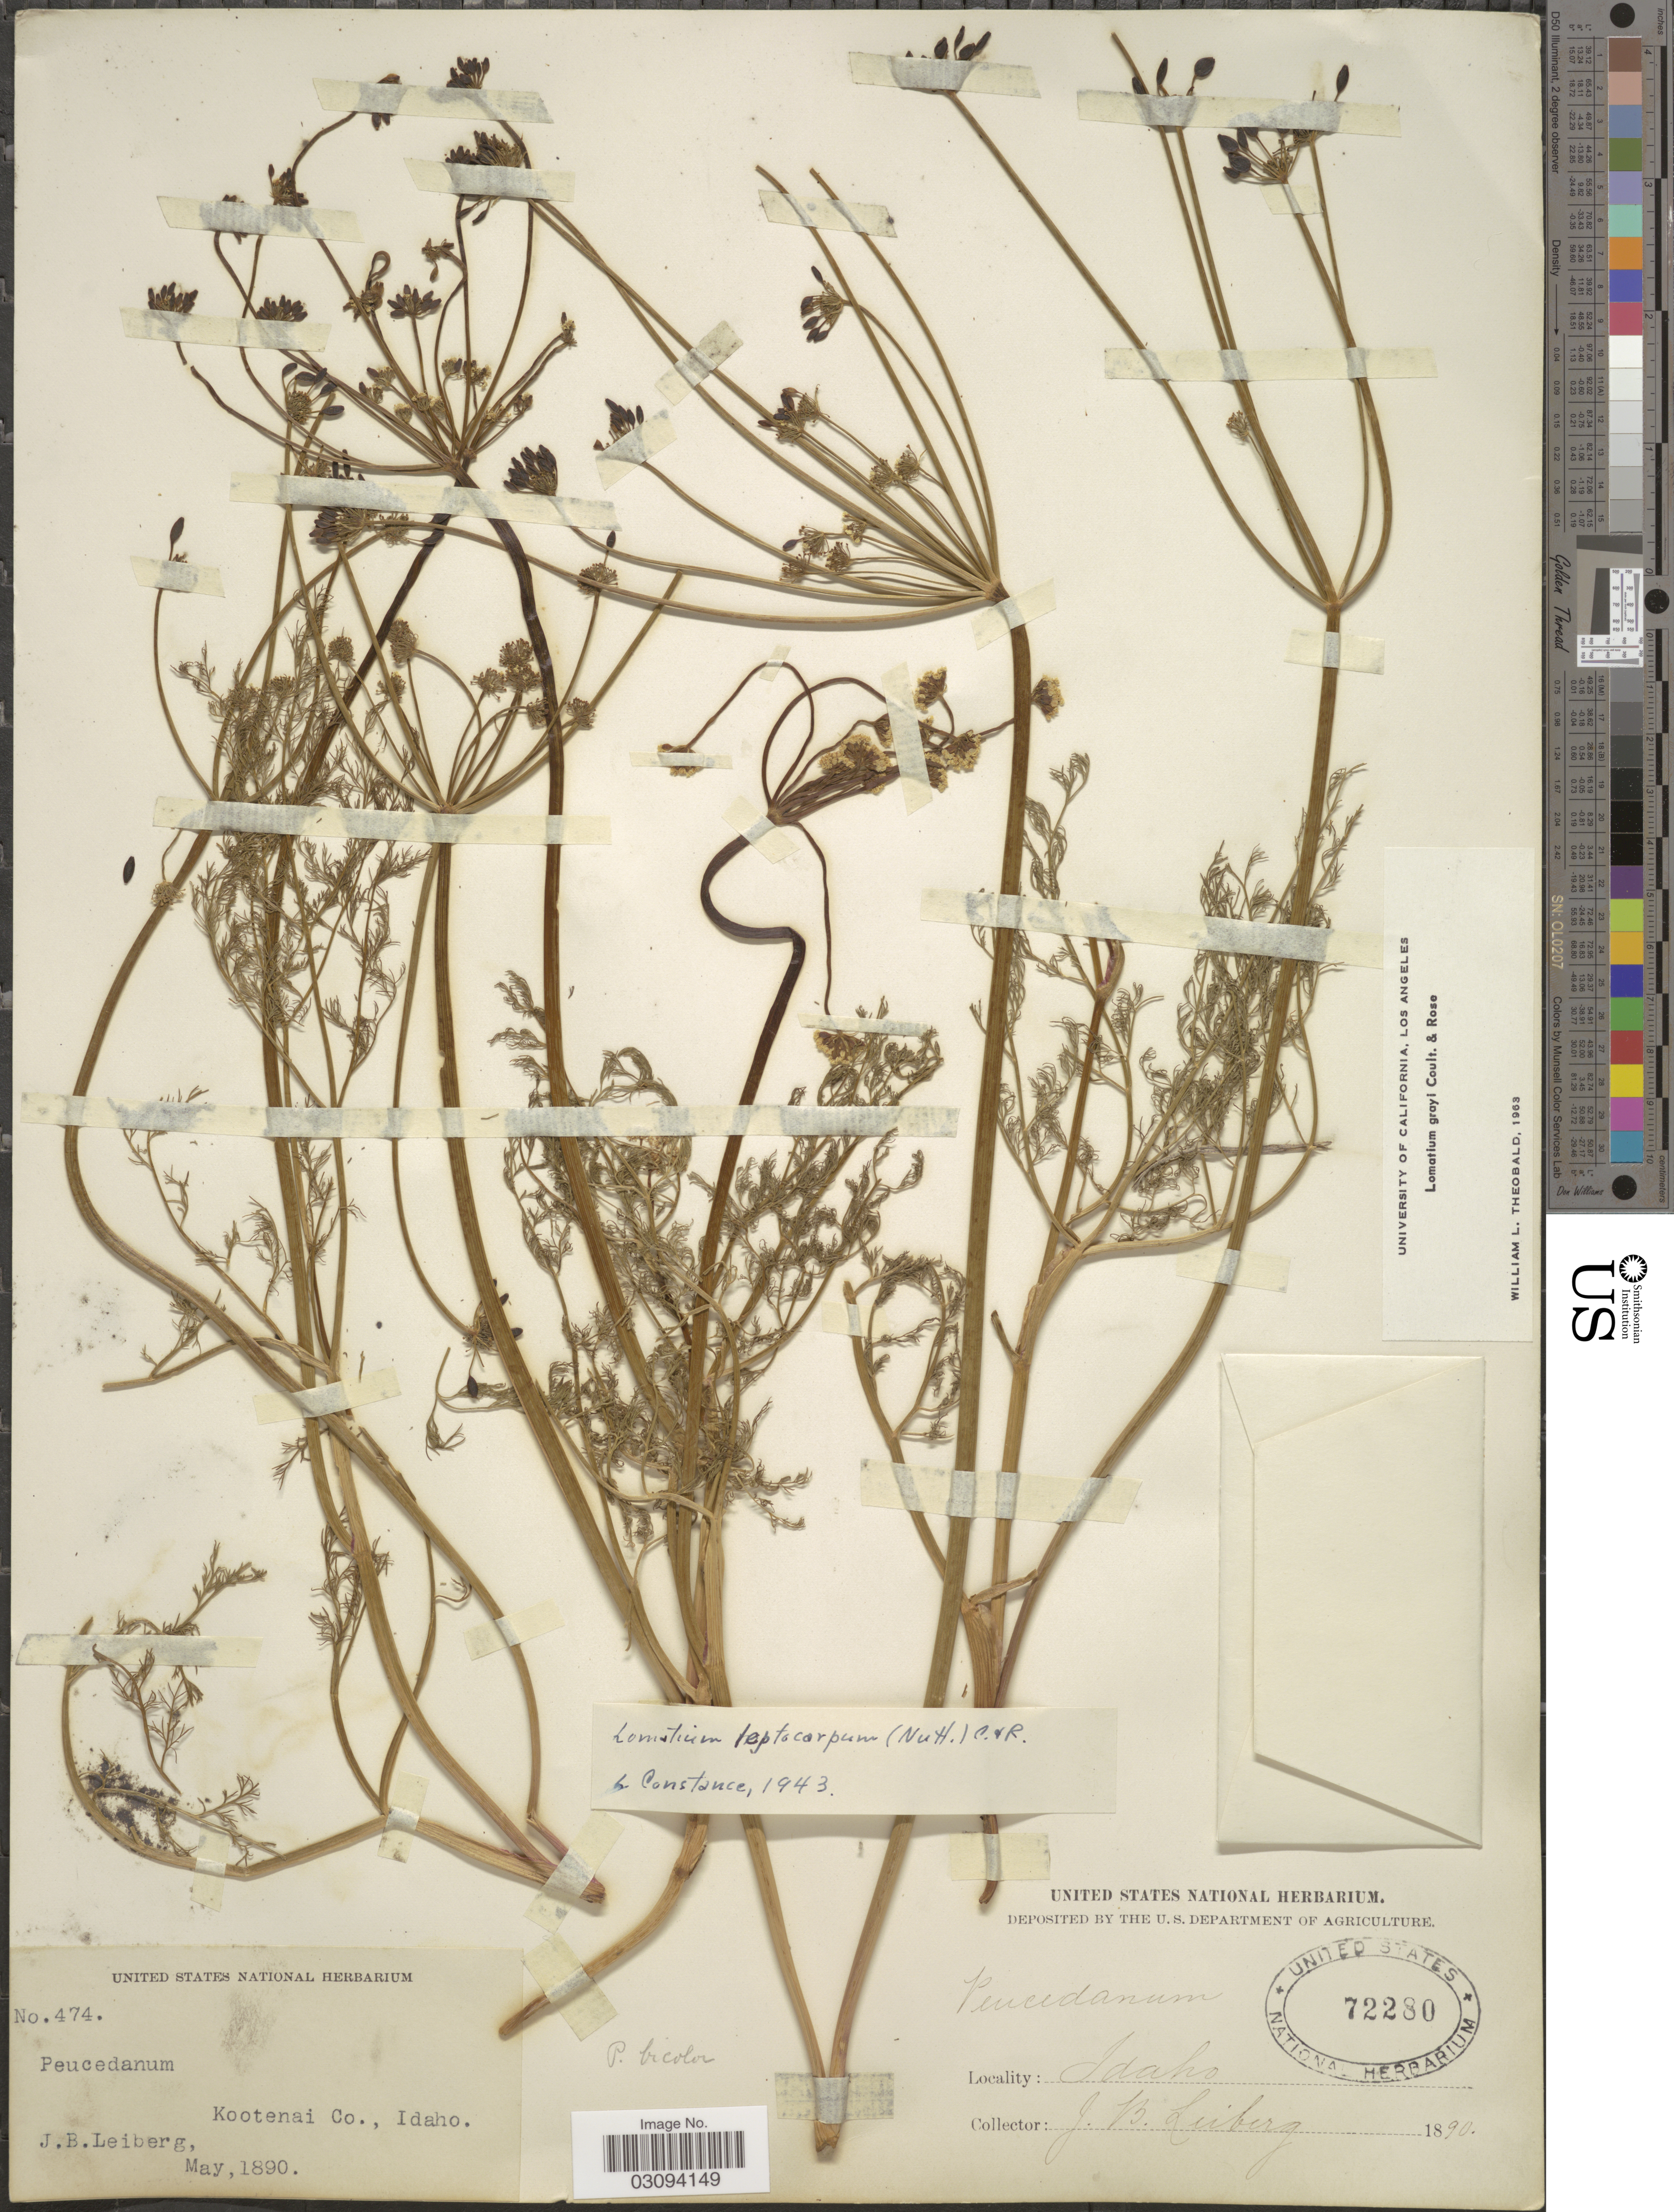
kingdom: Plantae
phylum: Tracheophyta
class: Magnoliopsida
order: Apiales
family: Apiaceae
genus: Lomatium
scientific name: Lomatium grayi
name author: (J.M. Coult. & Rose) J.M. Coult. & Rose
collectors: J. B. Leiberg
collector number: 474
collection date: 1890-05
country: United States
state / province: Idaho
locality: Kootenai Co.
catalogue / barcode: US 72280